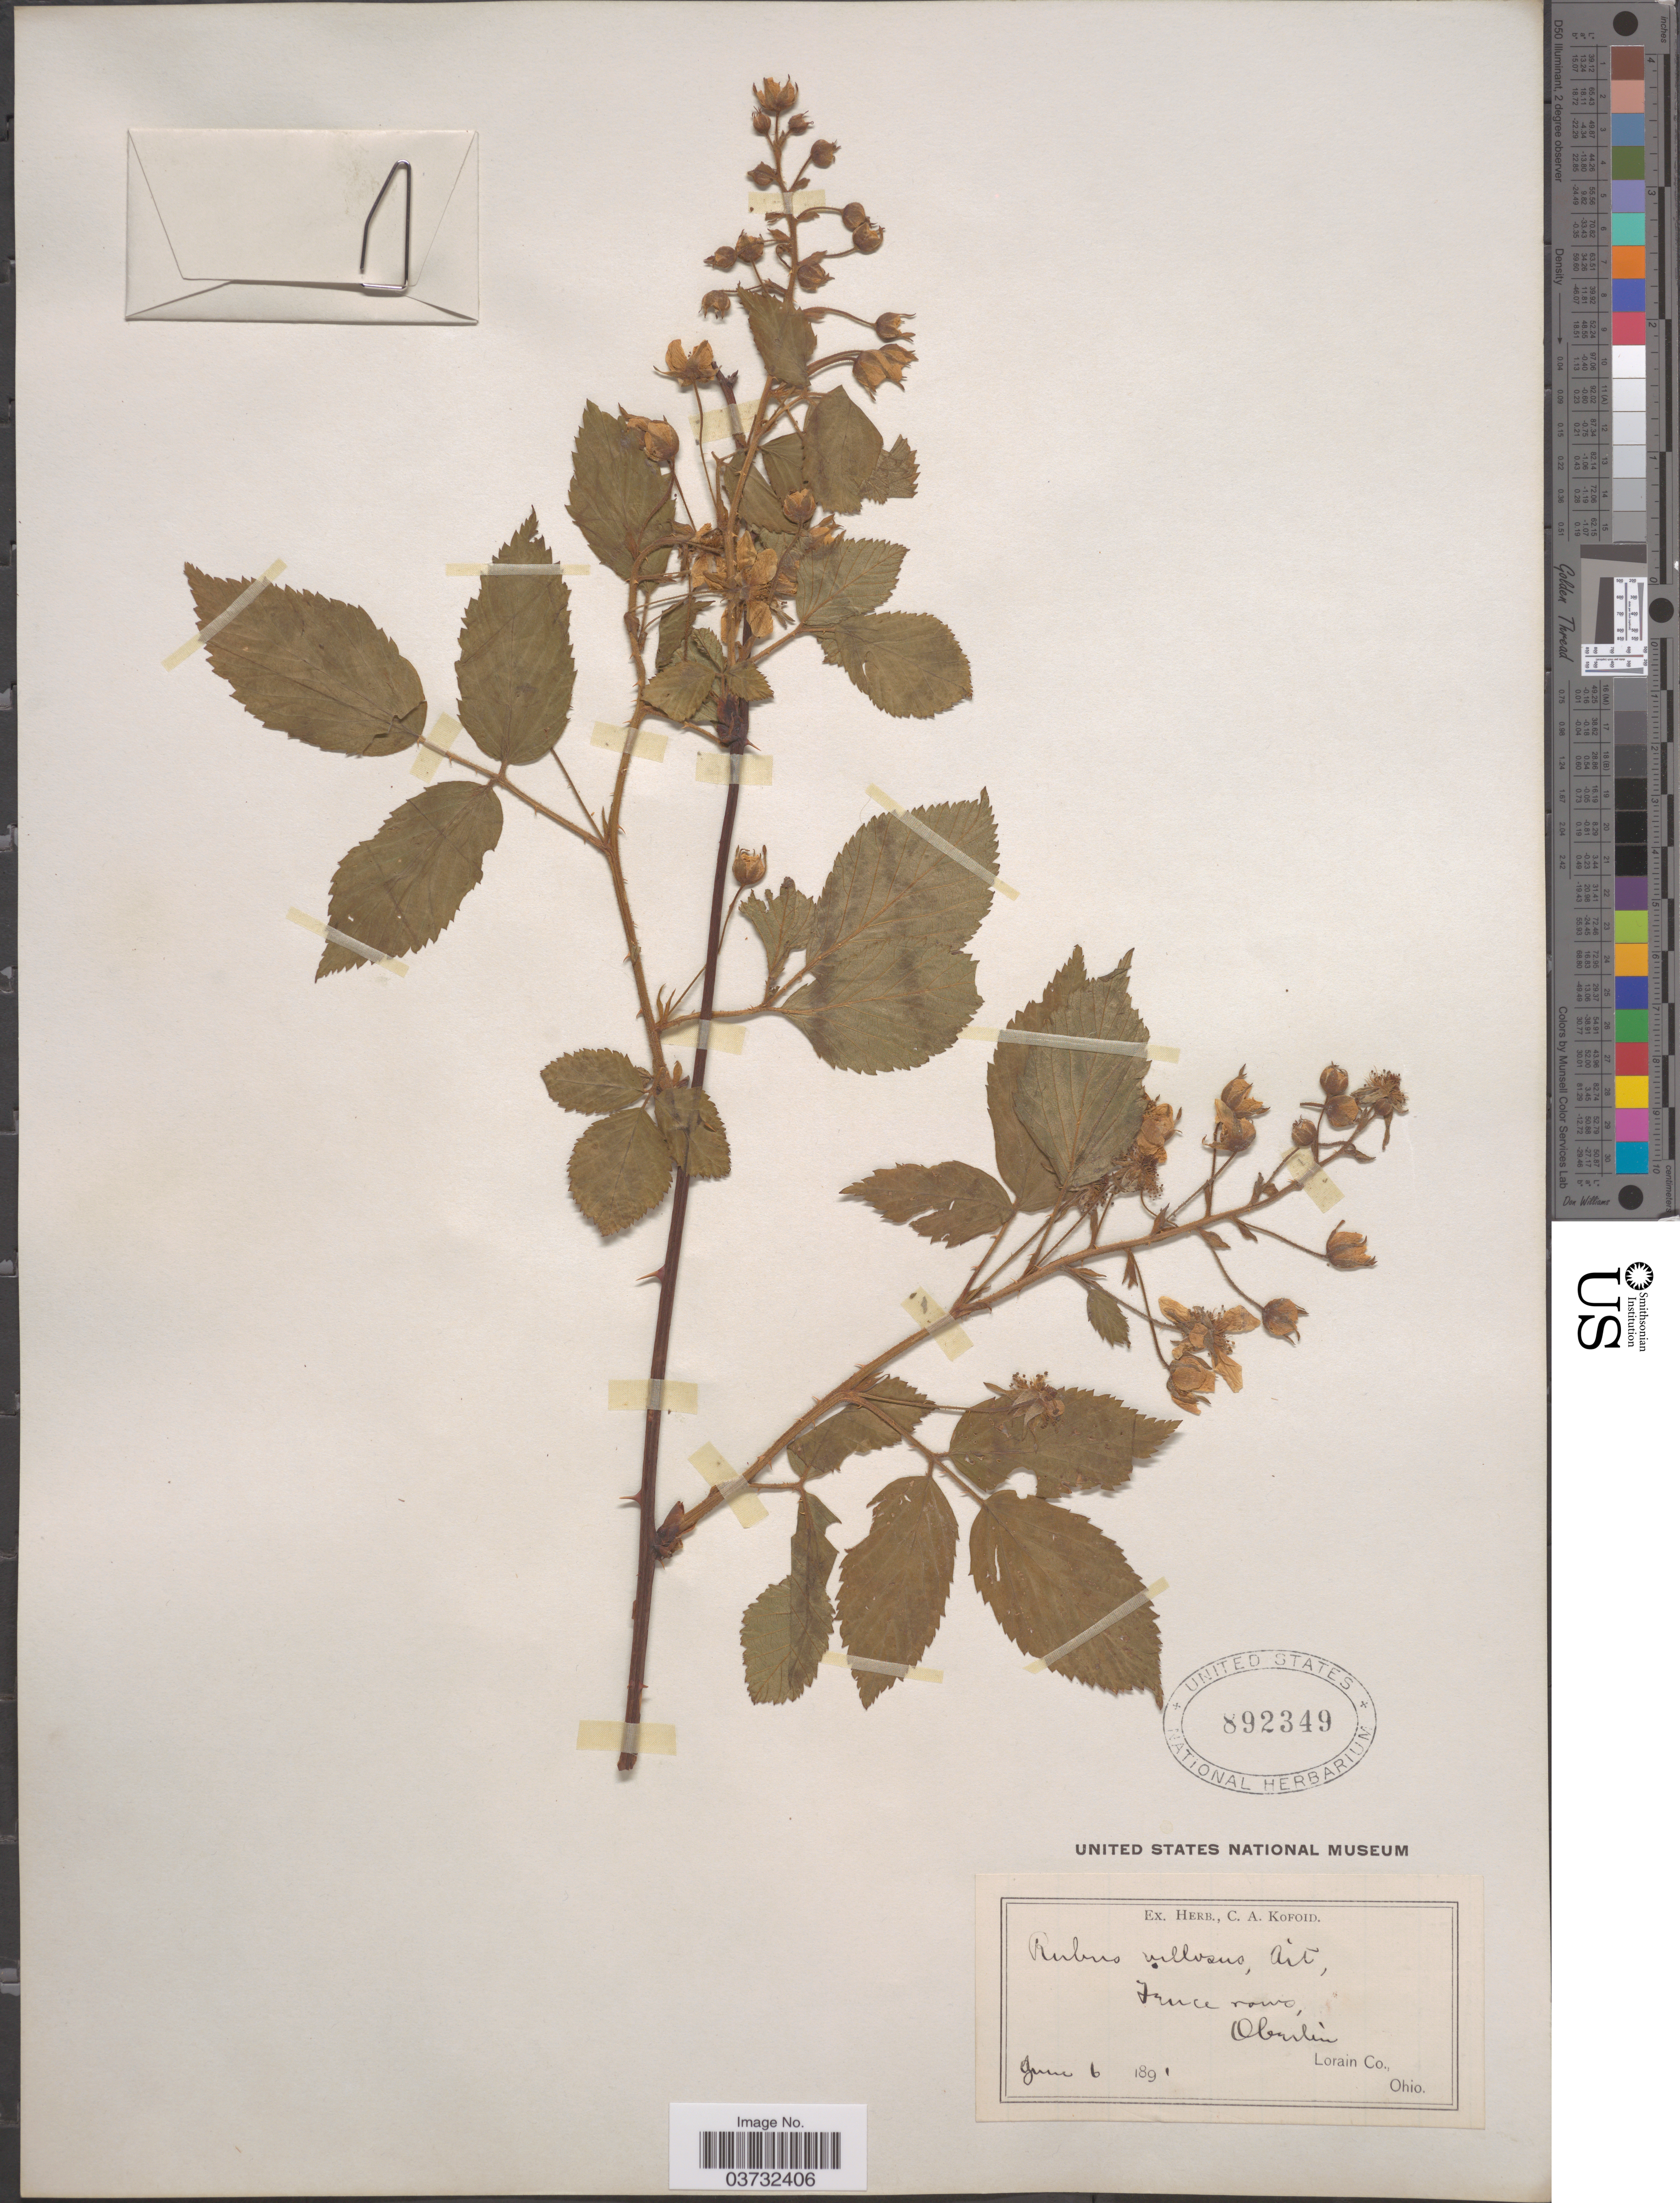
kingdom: Plantae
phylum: Tracheophyta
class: Magnoliopsida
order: Rosales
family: Rosaceae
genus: Rubus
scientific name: Rubus villosus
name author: Thunb.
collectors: Ex Herb. C. A. Kofoid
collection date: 1891-06-06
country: United States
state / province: Ohio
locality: Oberlìn. Lorain Co.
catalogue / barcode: US 892349